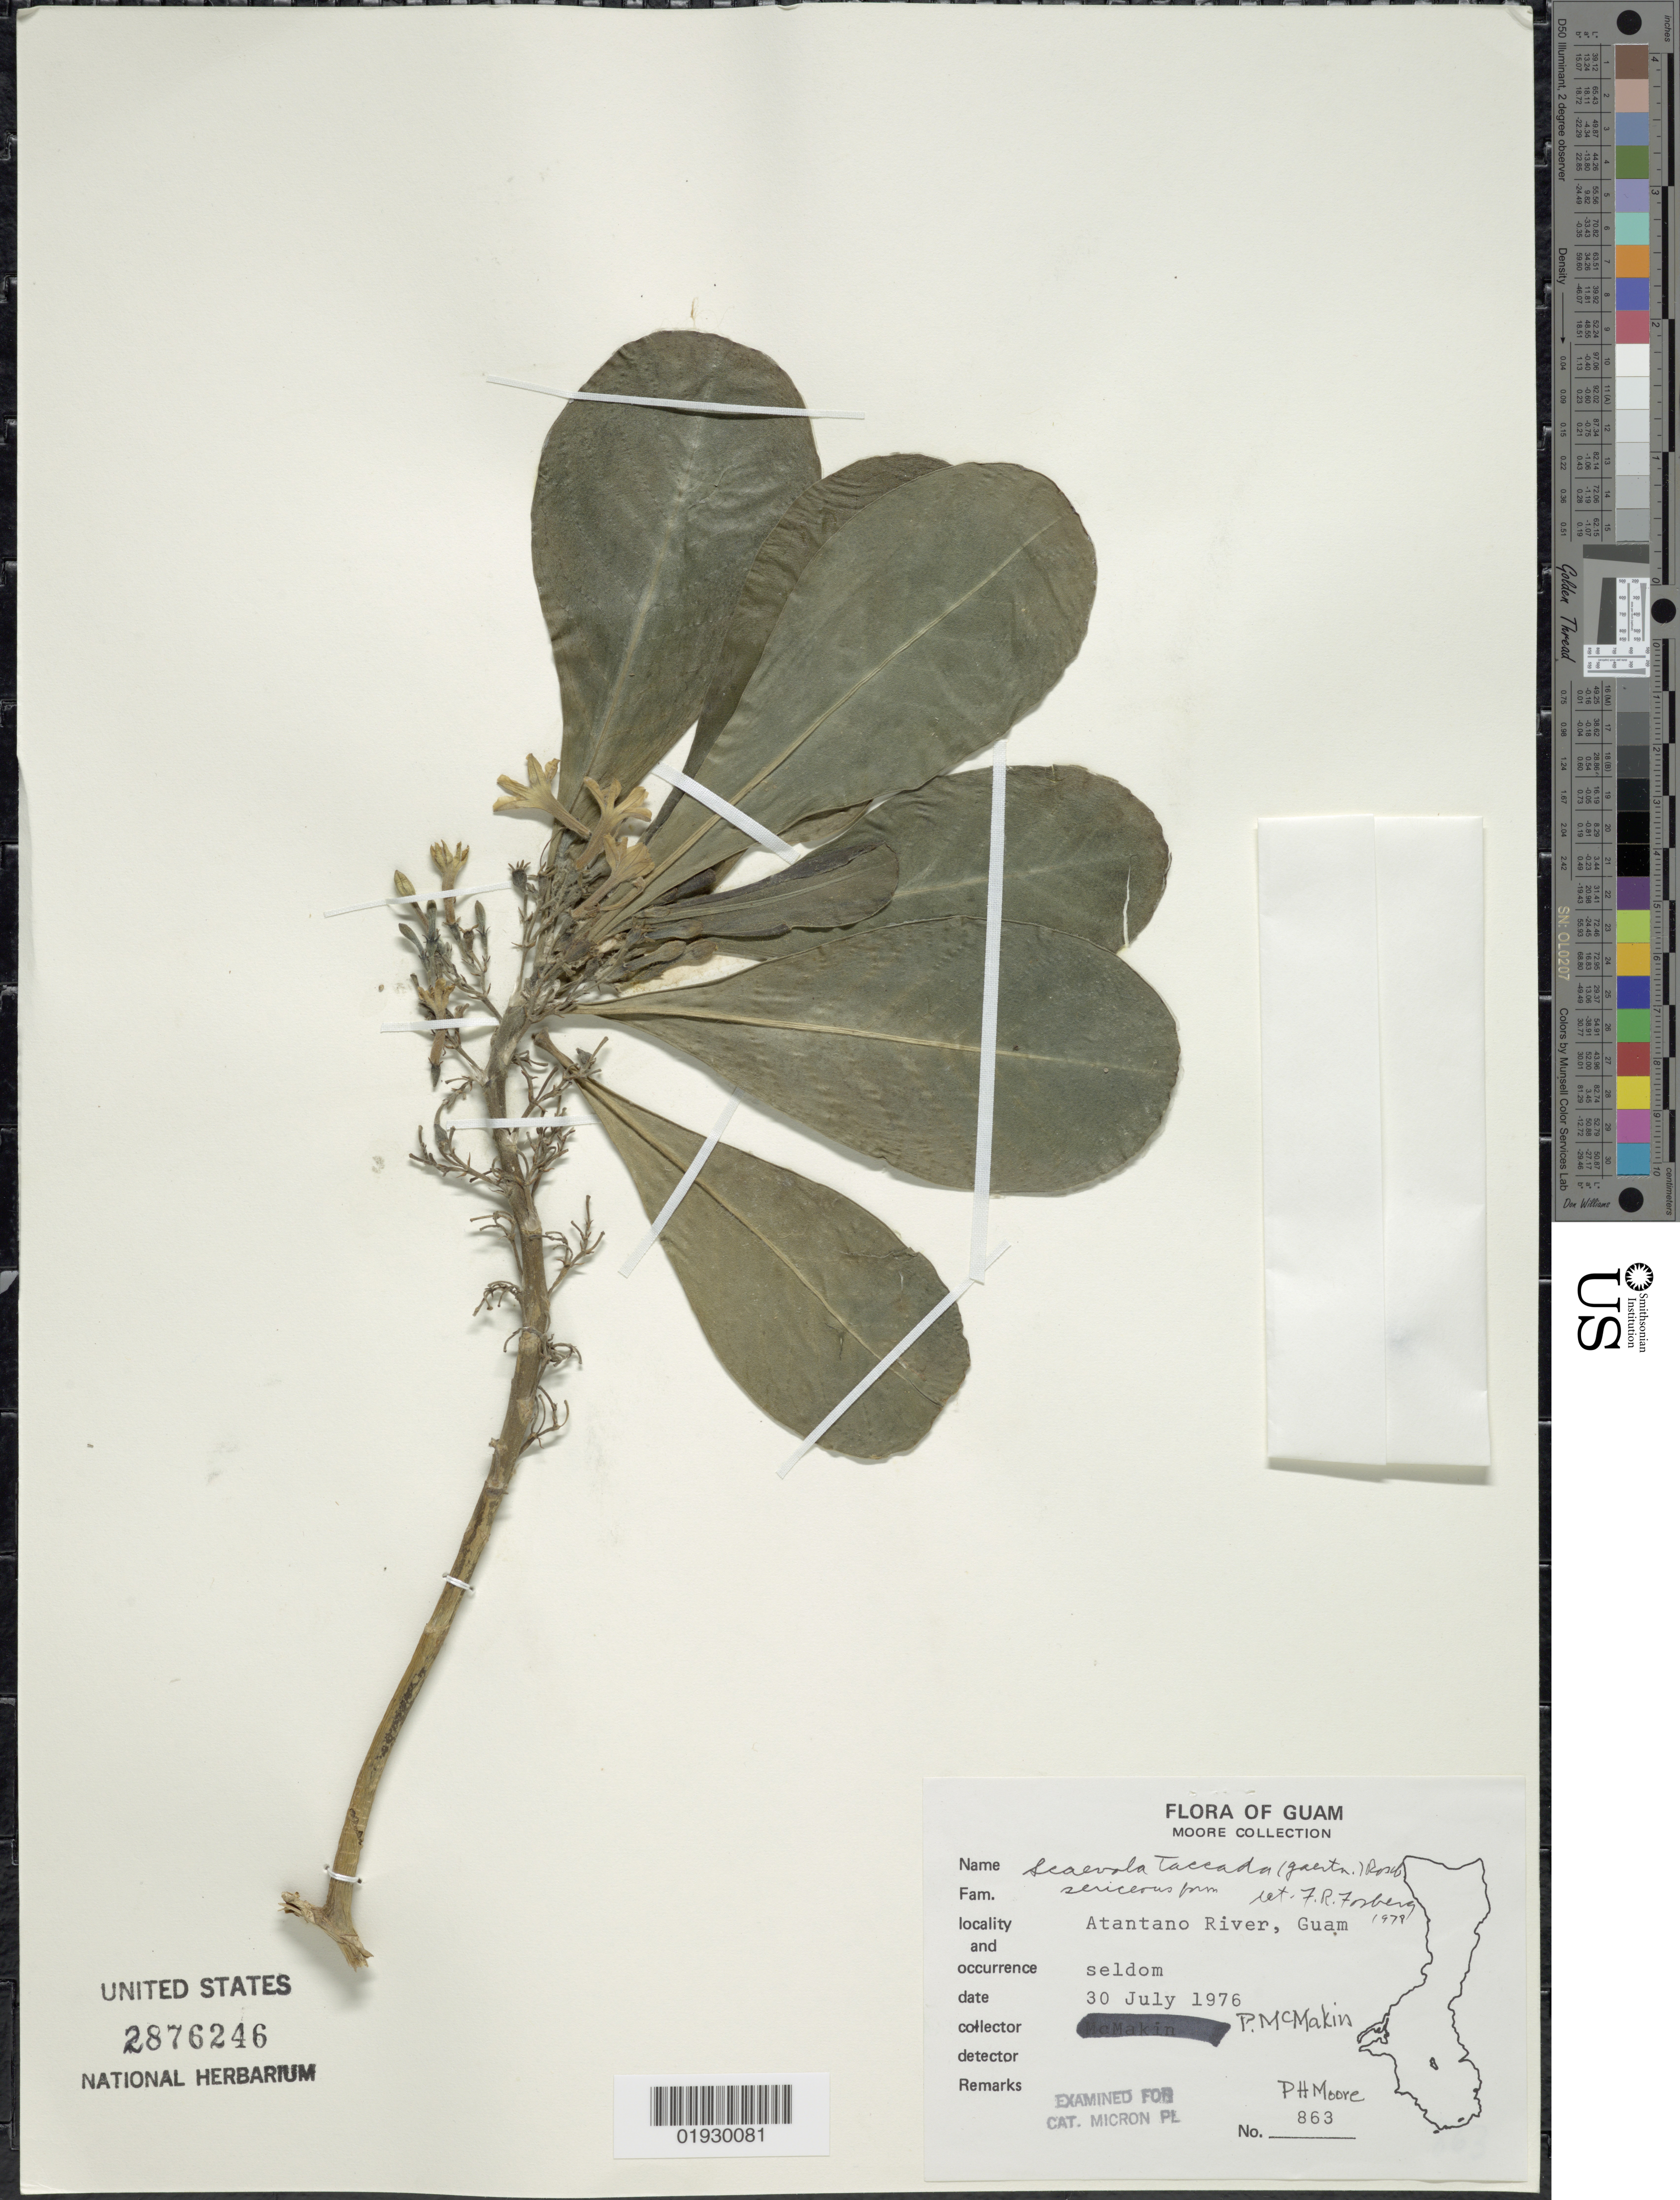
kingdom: Plantae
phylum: Tracheophyta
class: Magnoliopsida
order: Asterales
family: Goodeniaceae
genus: Scaevola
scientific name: Scaevola sericea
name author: Vahl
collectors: P. McMakin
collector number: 863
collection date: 1976-07-30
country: Guam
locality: Moore, Atantano River.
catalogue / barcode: US 2876246